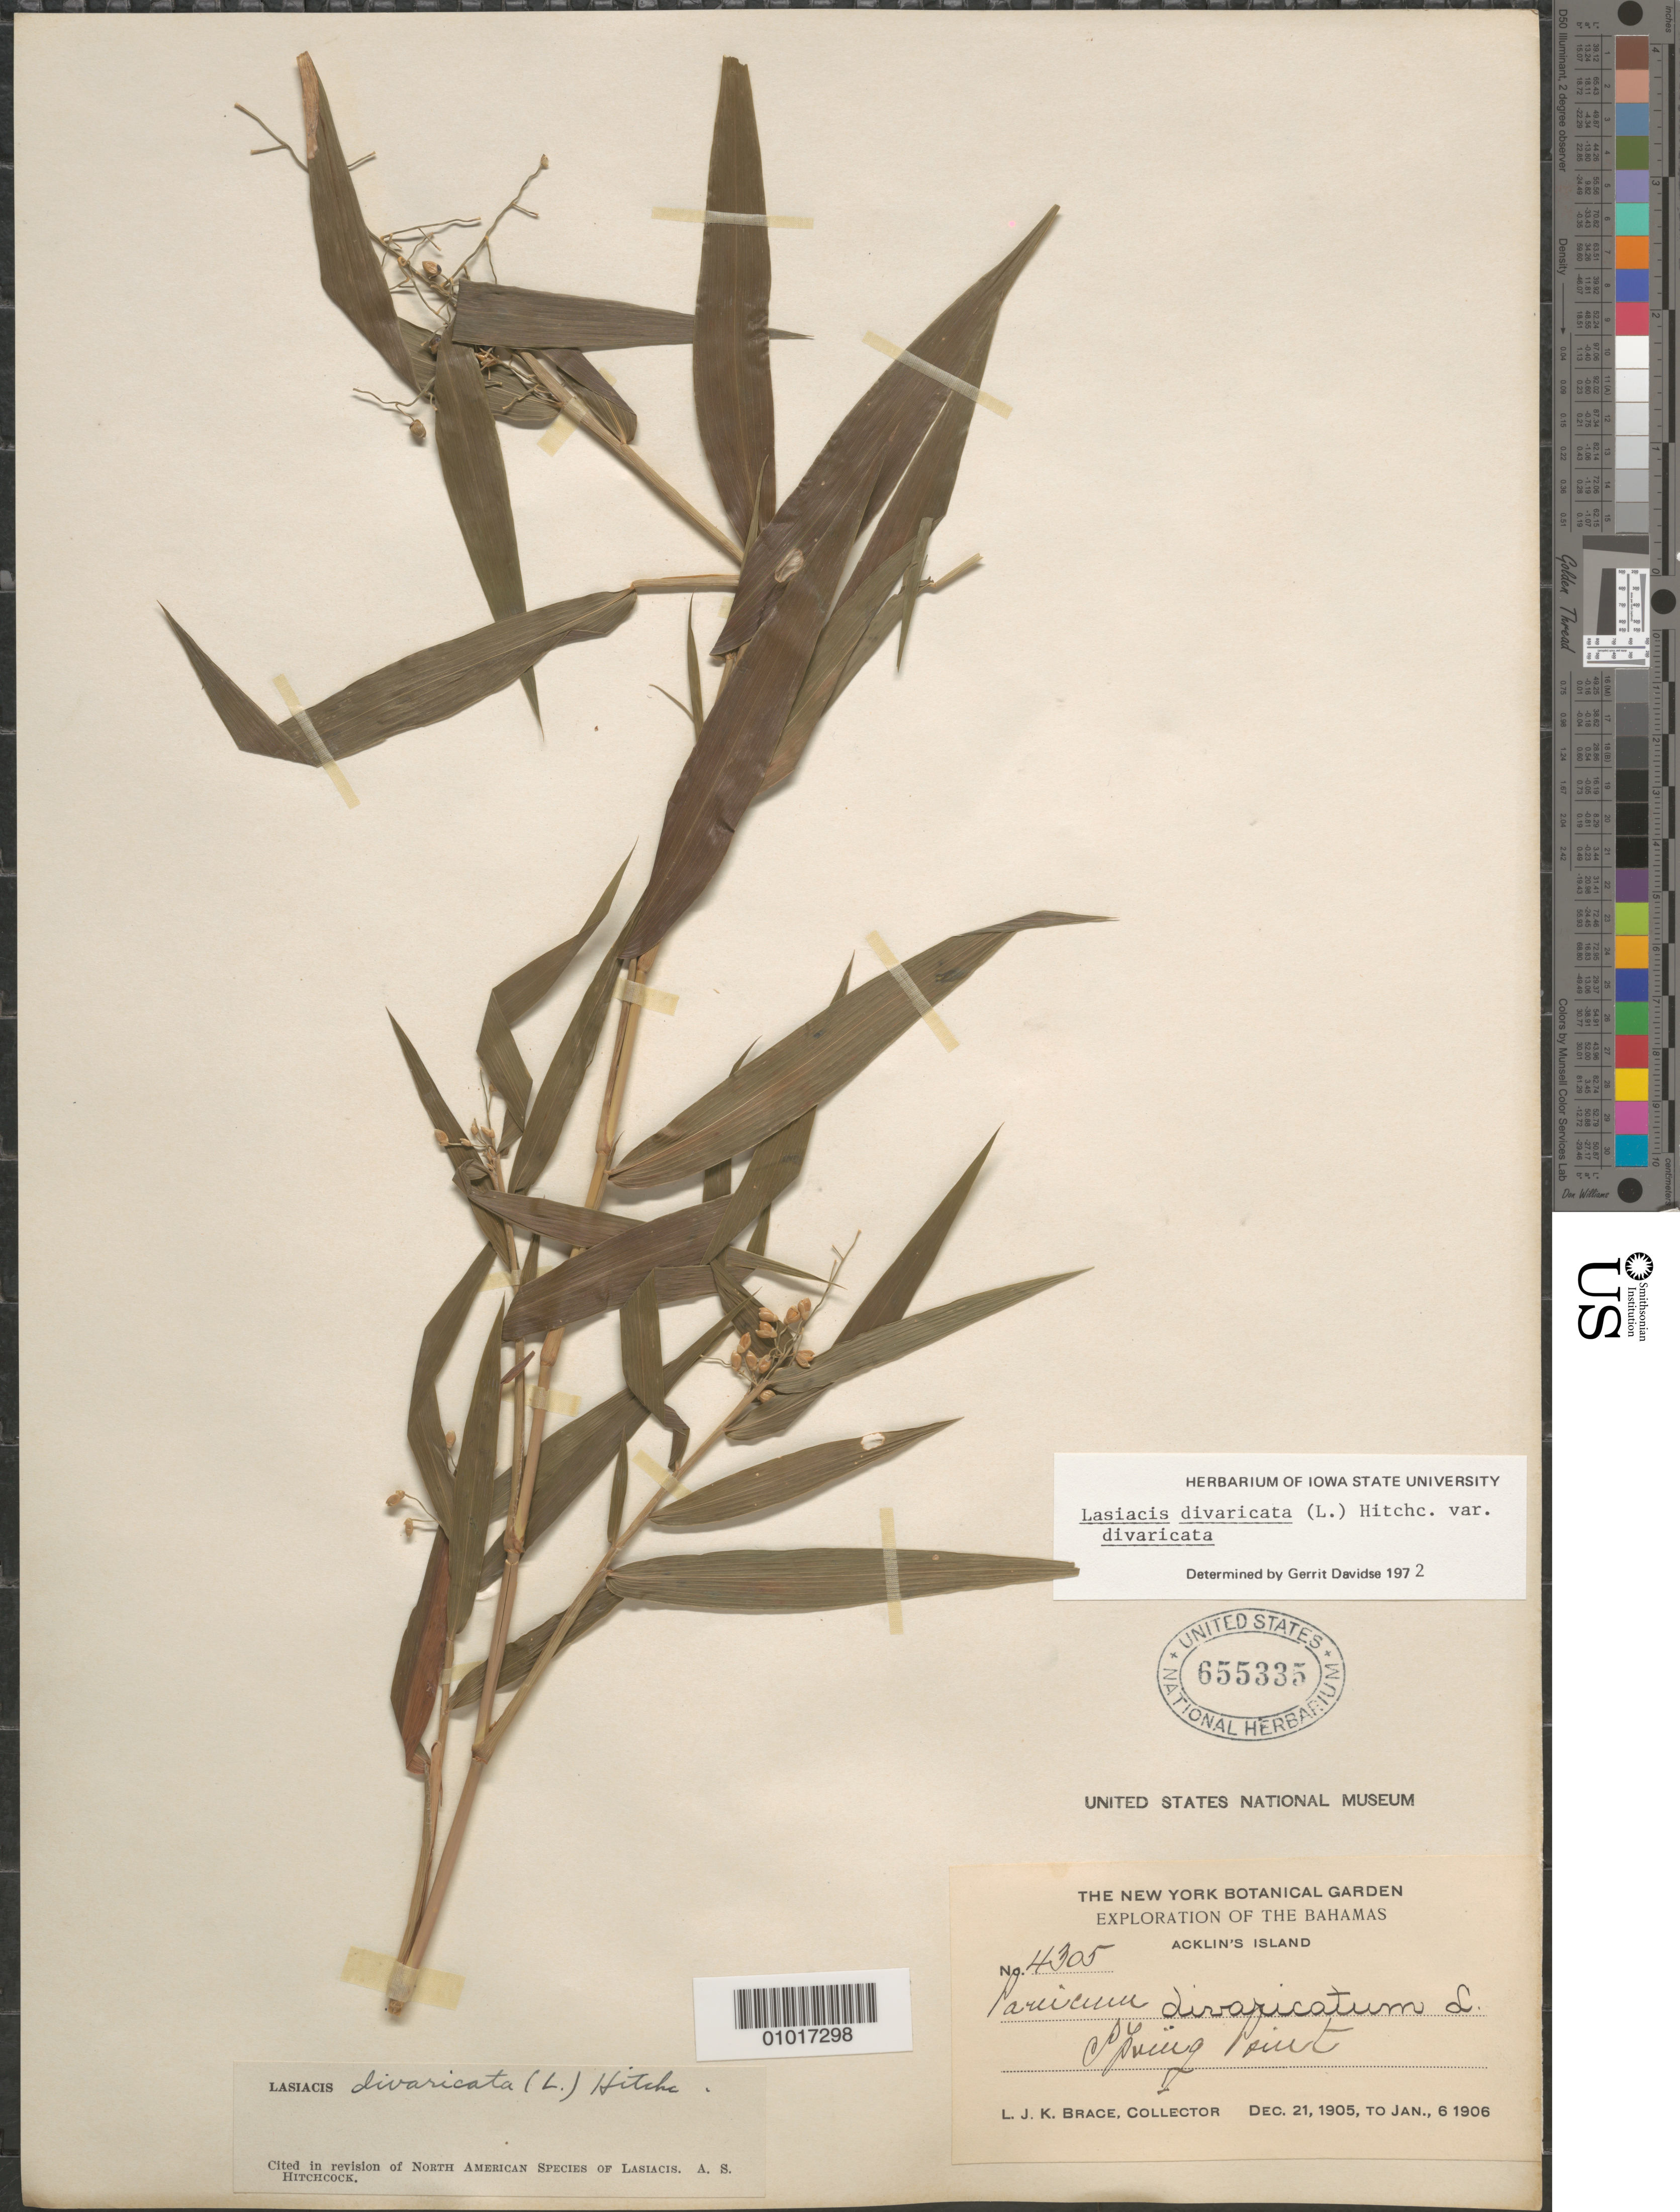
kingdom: Plantae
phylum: Tracheophyta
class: Liliopsida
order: Poales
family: Poaceae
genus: Lasiacis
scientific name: Lasiacis divaricata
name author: (L.) Hitchc.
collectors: L. J. K. Brace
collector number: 4305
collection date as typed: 21 Dec 1905 to 06 Jan 1905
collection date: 1905-01-06/1905-12-21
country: Bahamas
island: Acklin's I.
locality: Spring Point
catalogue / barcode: US 655335